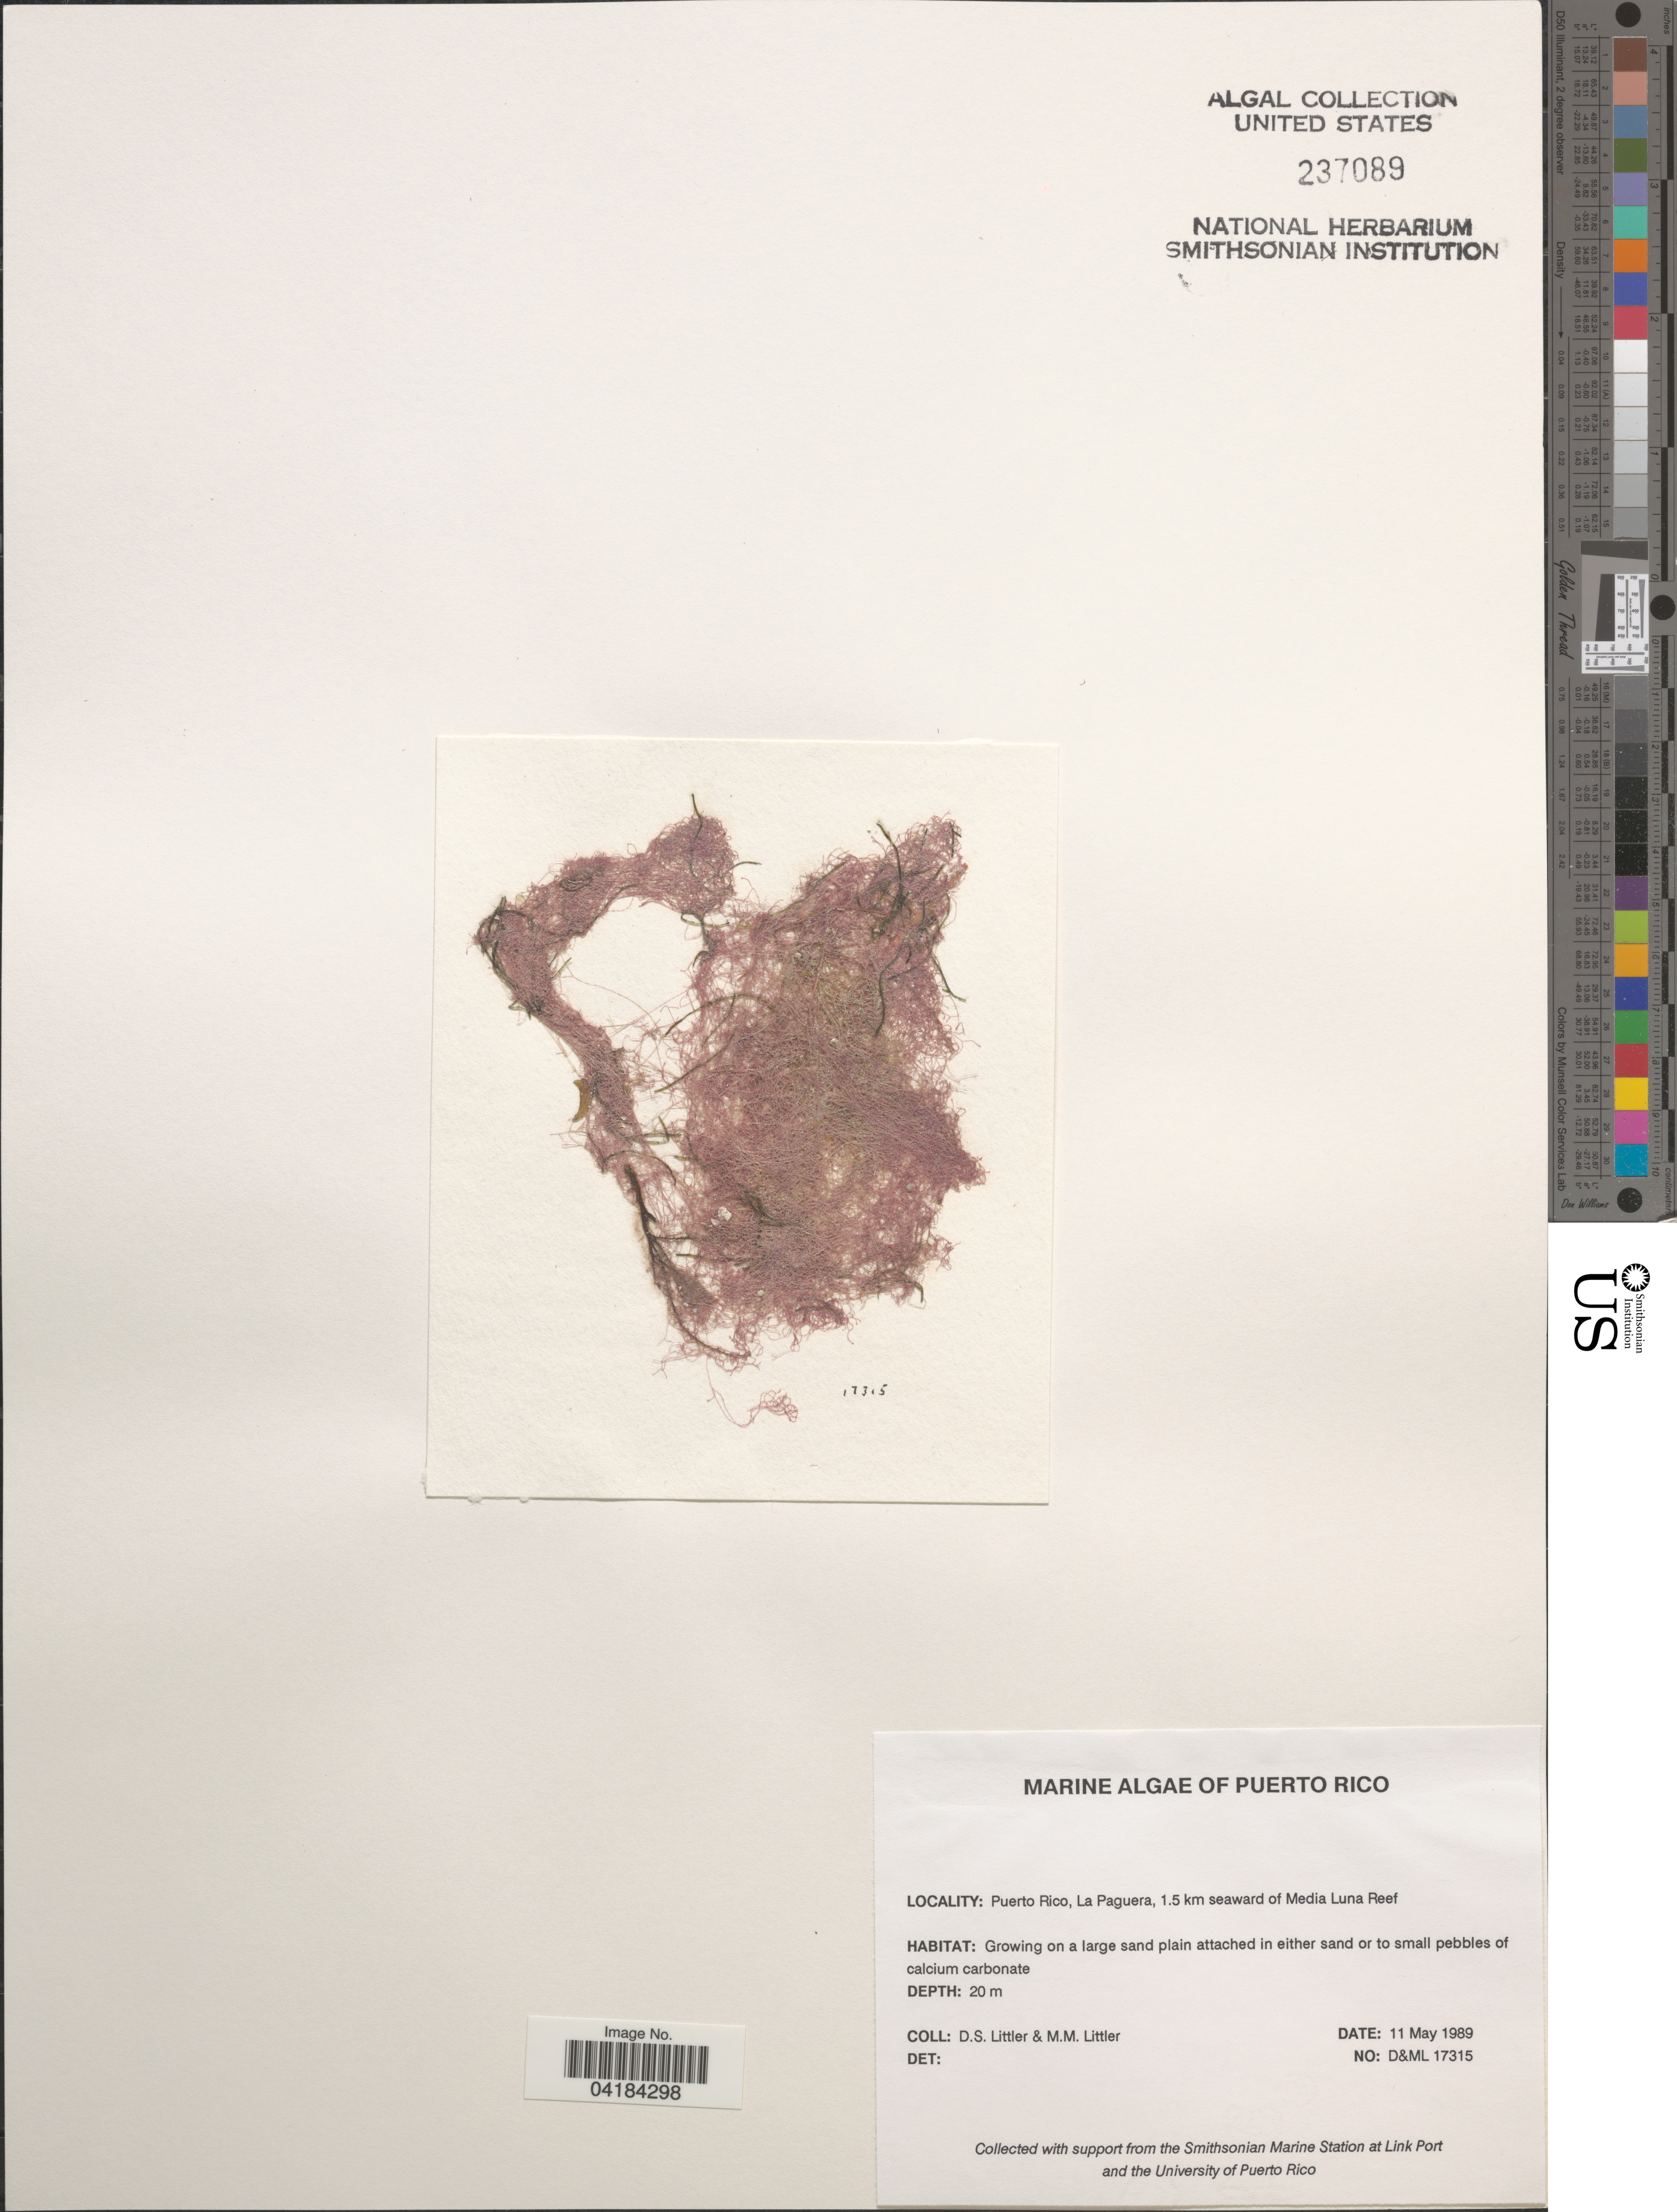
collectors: D. S. Littler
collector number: D&ML17315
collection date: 1989-05-11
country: Puerto Rico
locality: La Paguera, 1.5 km seaward of Media Luna Reef.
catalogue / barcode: US 237089